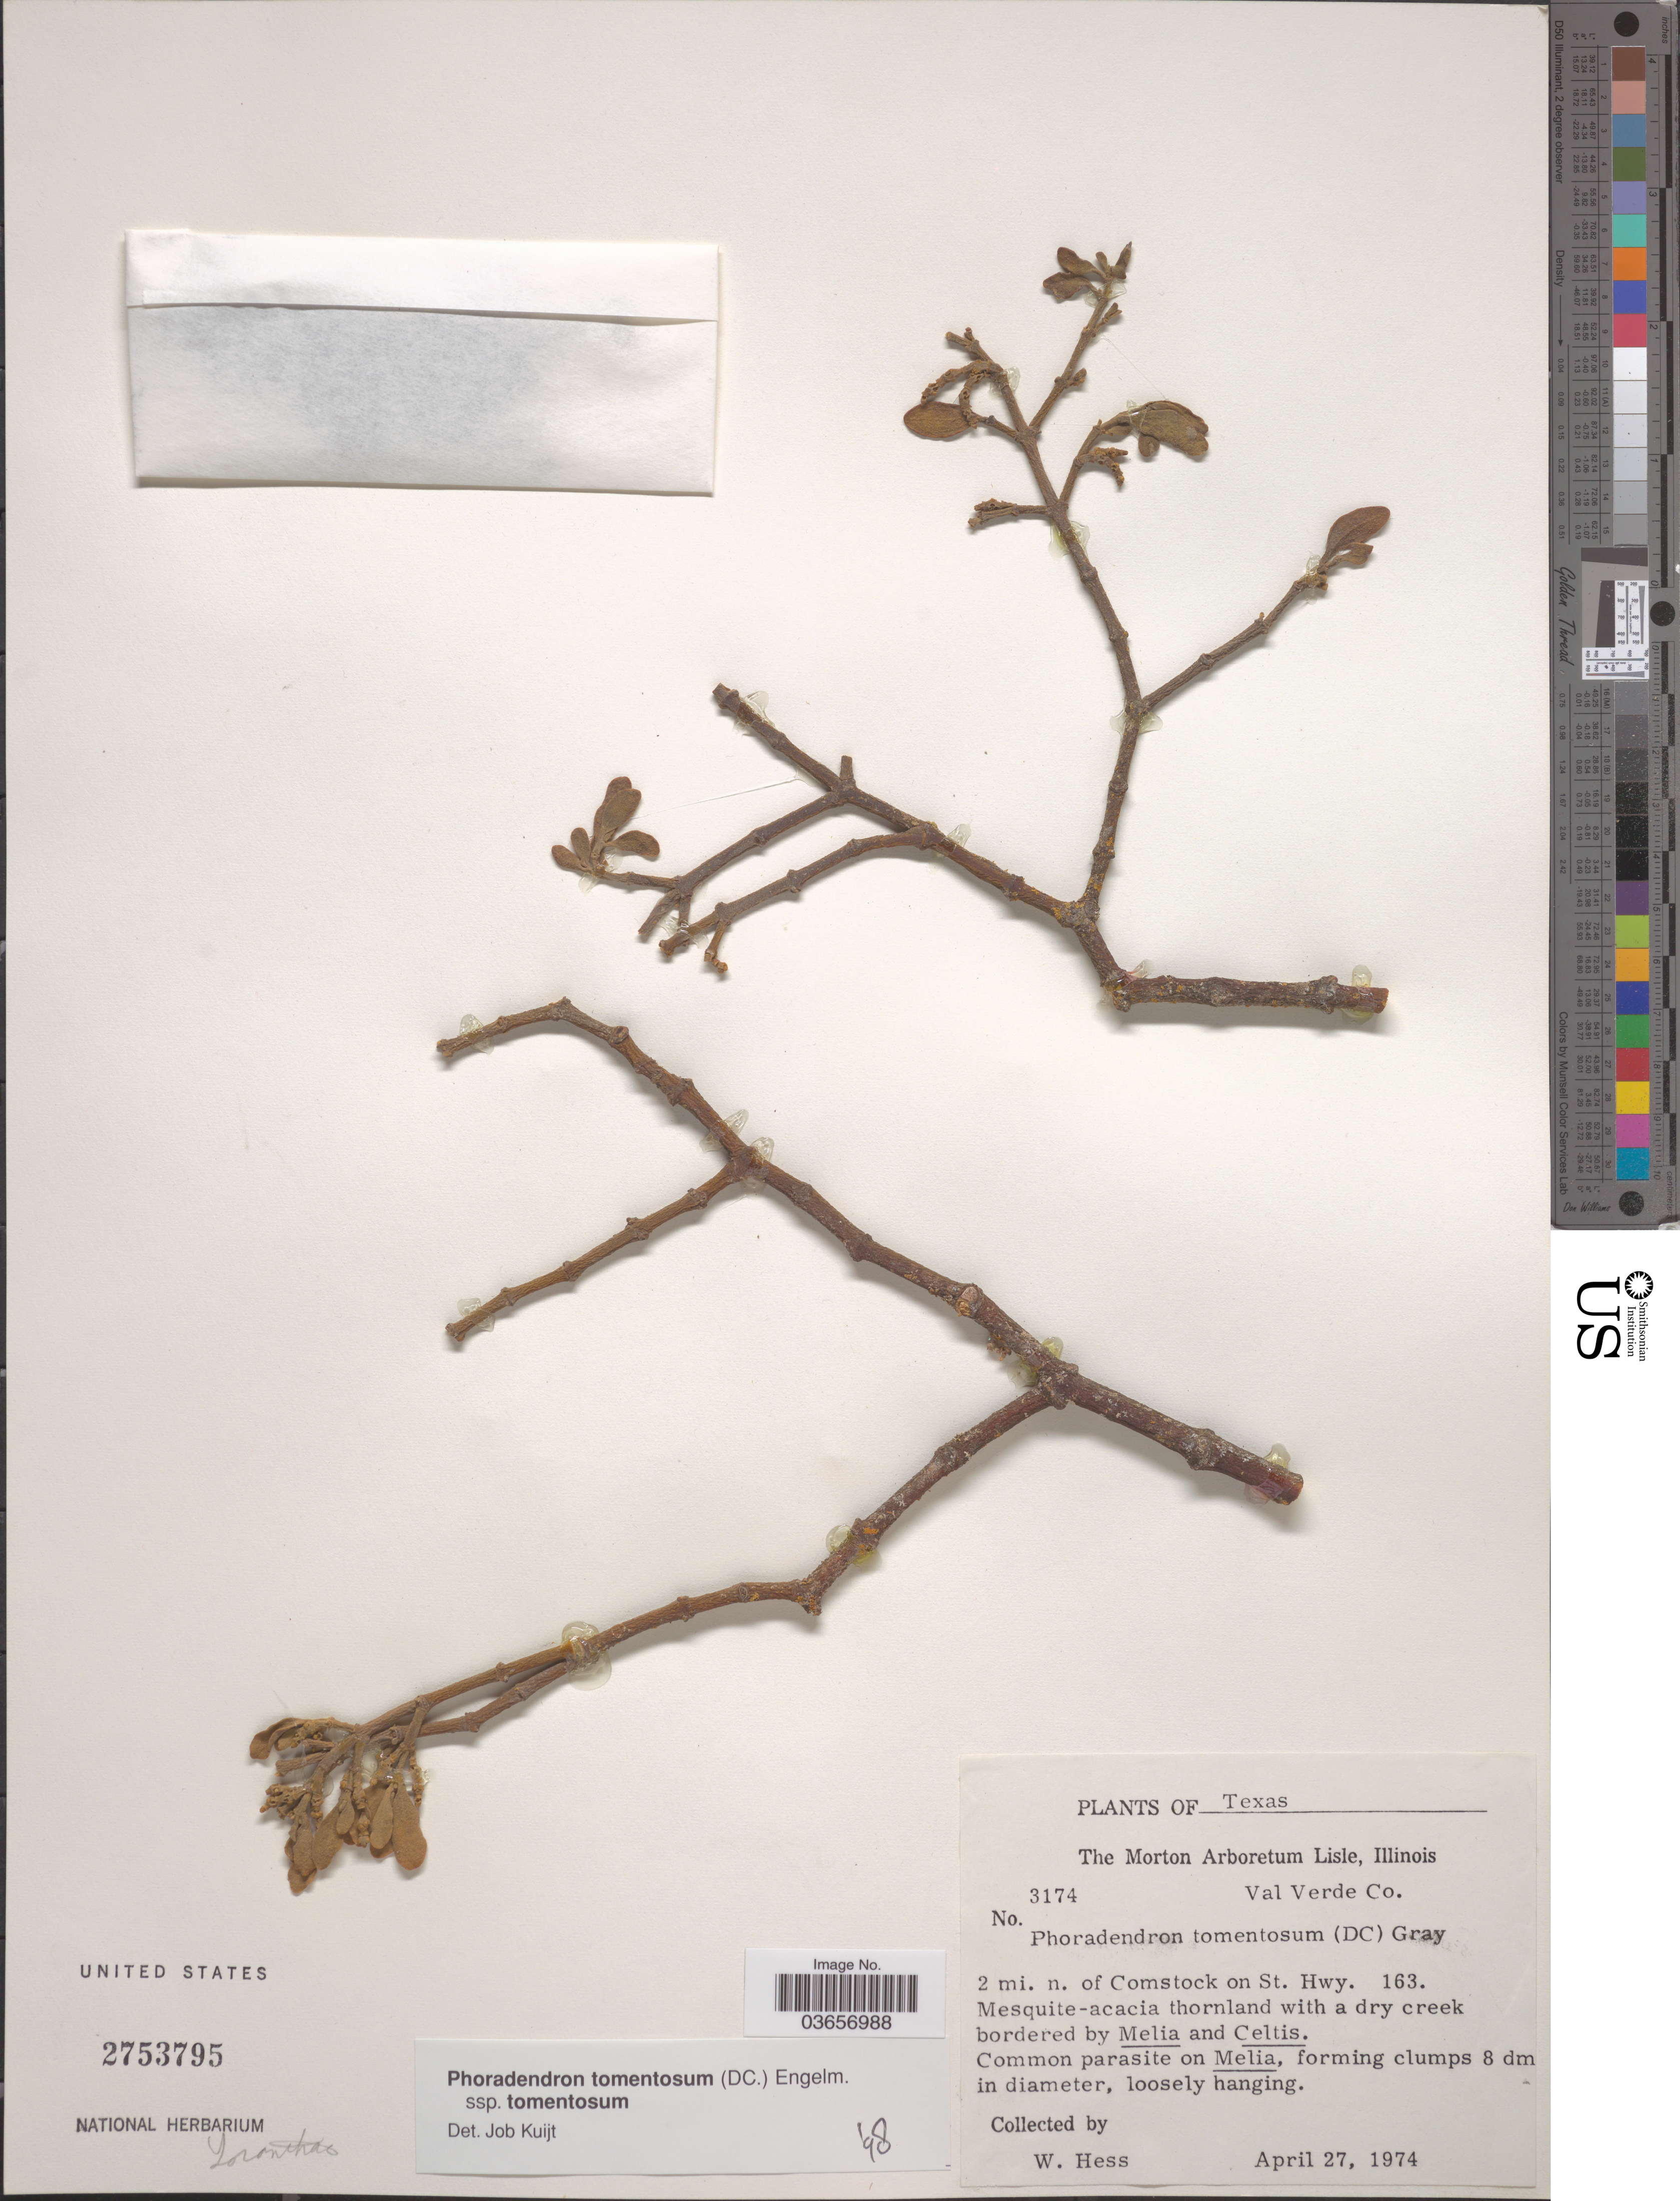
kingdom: Plantae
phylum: Tracheophyta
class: Magnoliopsida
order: Santalales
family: Viscaceae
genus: Phoradendron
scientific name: Phoradendron tomentosum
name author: DC.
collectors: W. Hess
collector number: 3174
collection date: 1974-04-27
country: United States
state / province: Texas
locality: Val Verde Co. 2 mi. n. of Comstock on St. Hwy. 163.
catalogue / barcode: US 2753795